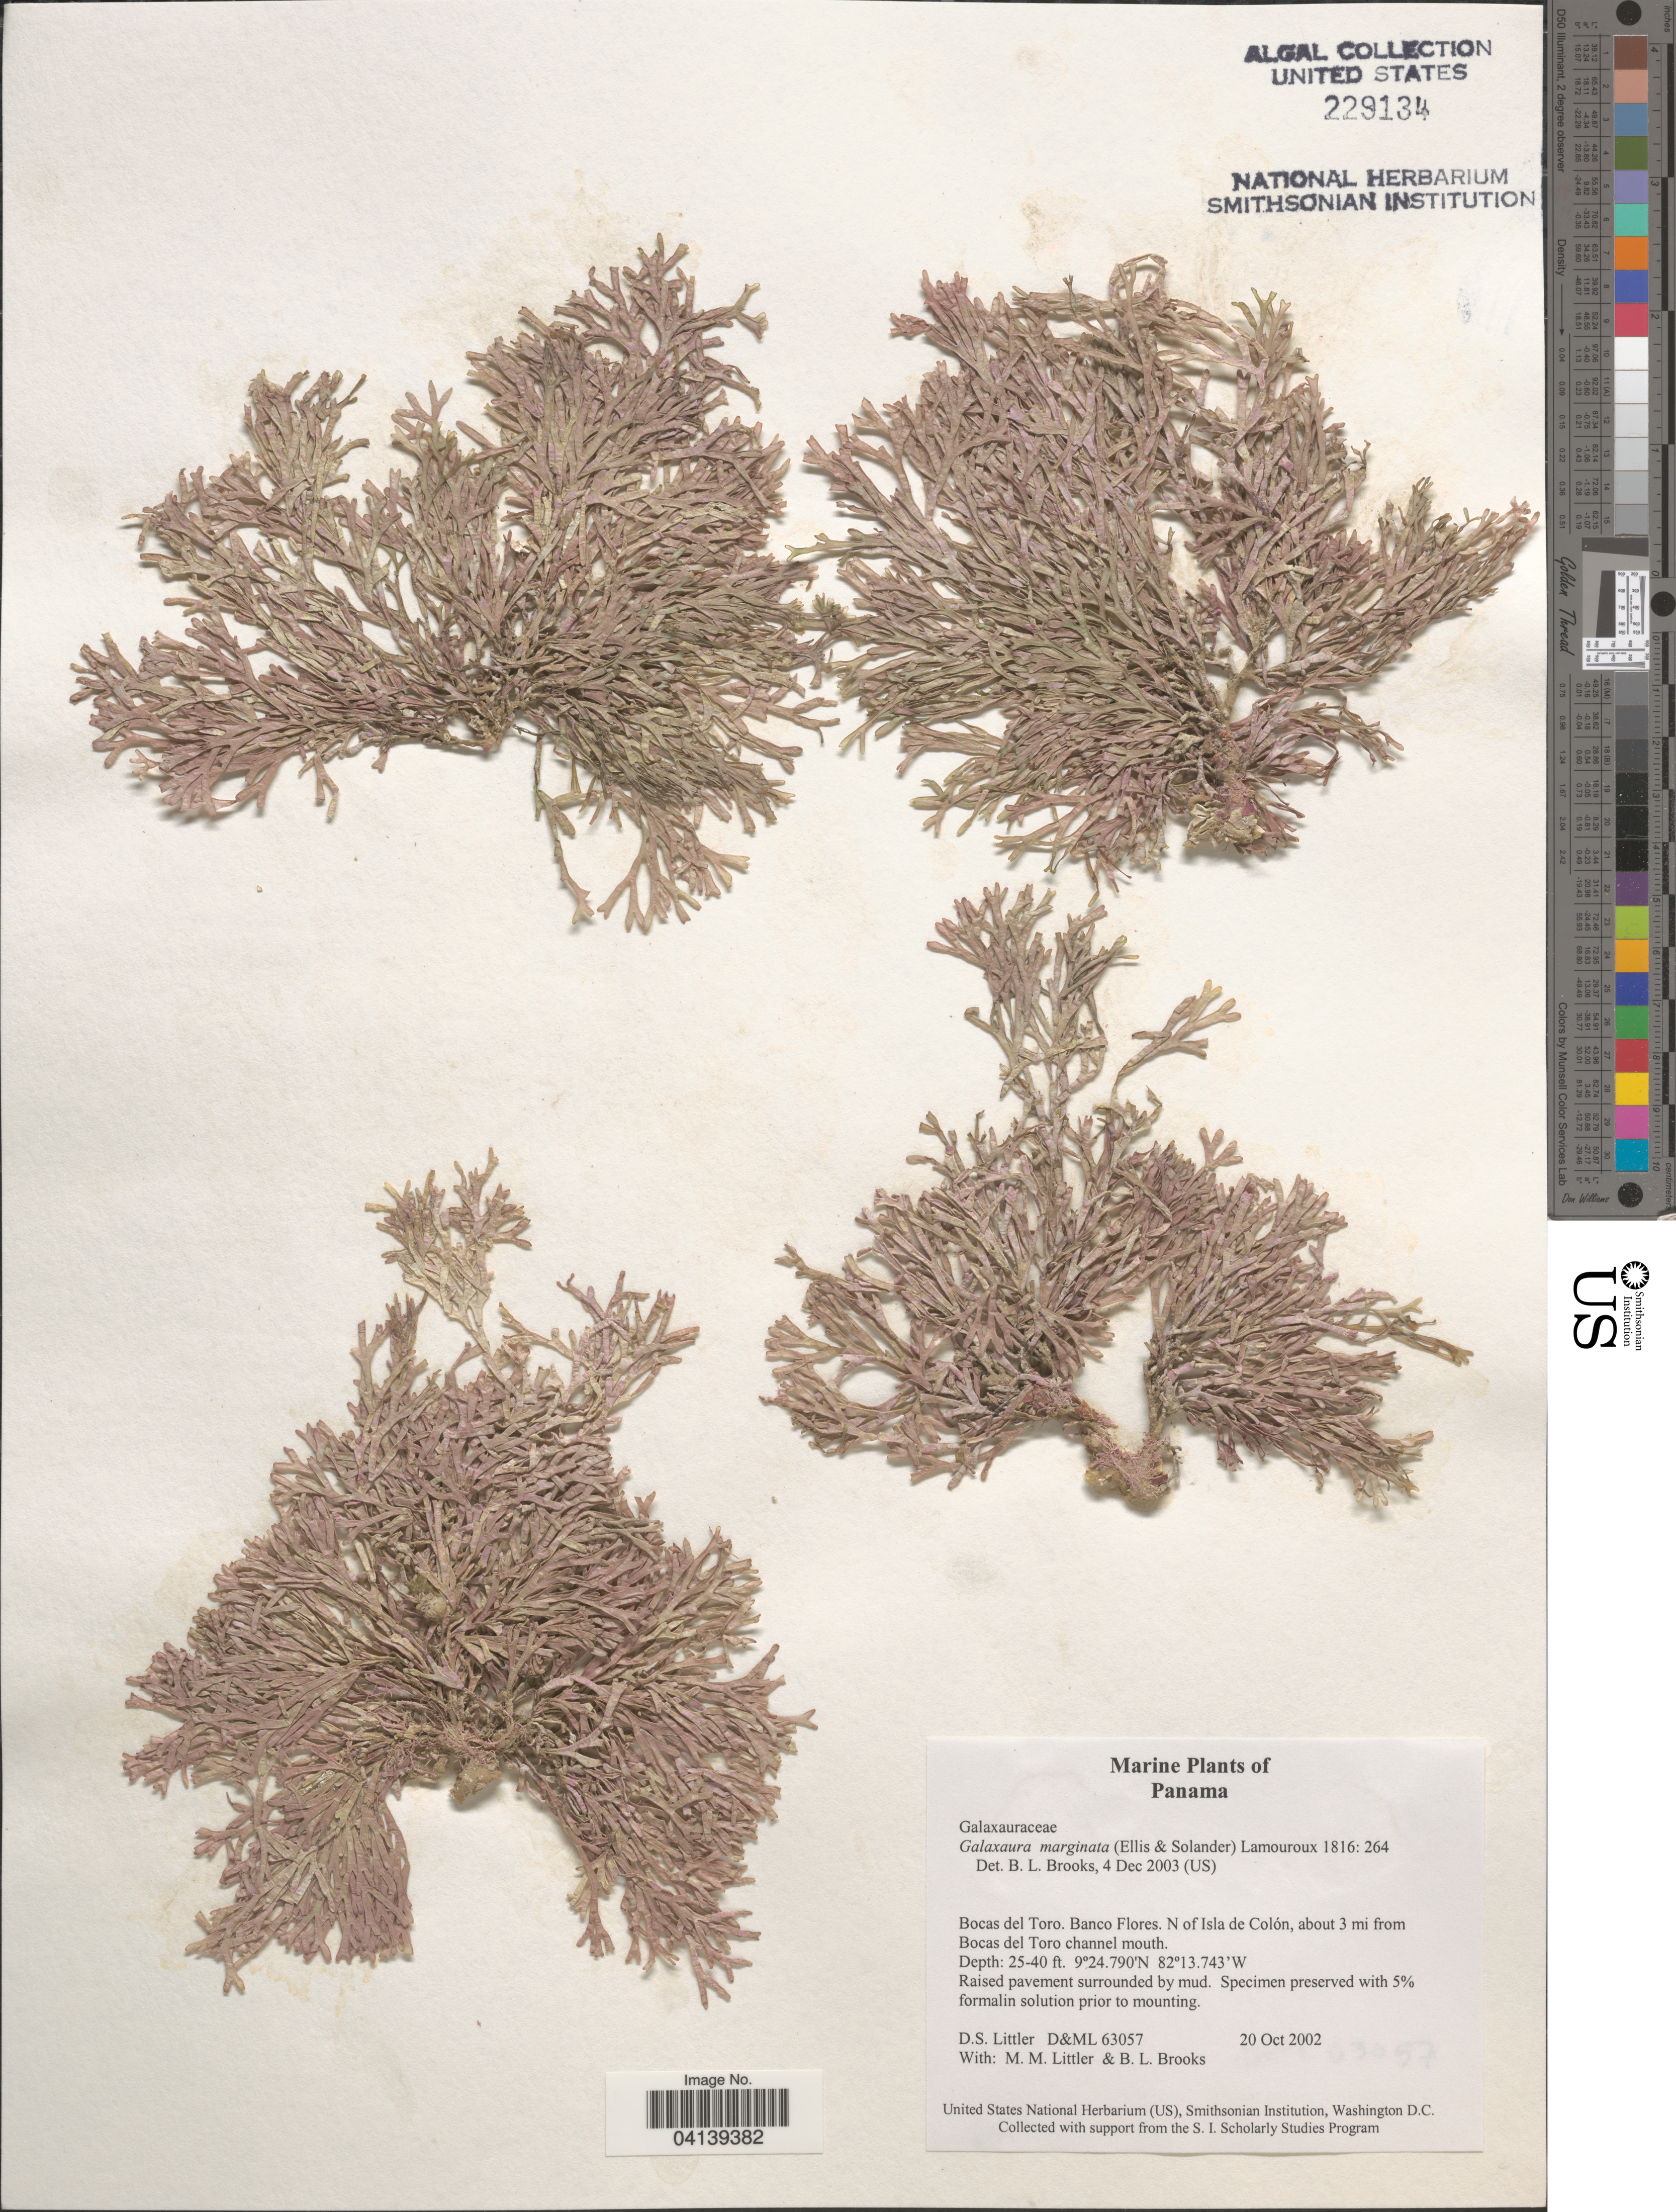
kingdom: Plantae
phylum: Rhodophyta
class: Florideophyceae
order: Nemaliales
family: Galaxauraceae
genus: Galaxaura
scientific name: Galaxaura marginata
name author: (J. Ellis & Sol.) J.V.Lamouroux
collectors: D. S. Littler & B. Brooks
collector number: D&ML63057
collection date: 2002-10-20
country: Panama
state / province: Bocas del Toro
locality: Banco Flores. N of Isla de Colón, about 3 mi from Bocas del Toro channel mouth.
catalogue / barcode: US 229134